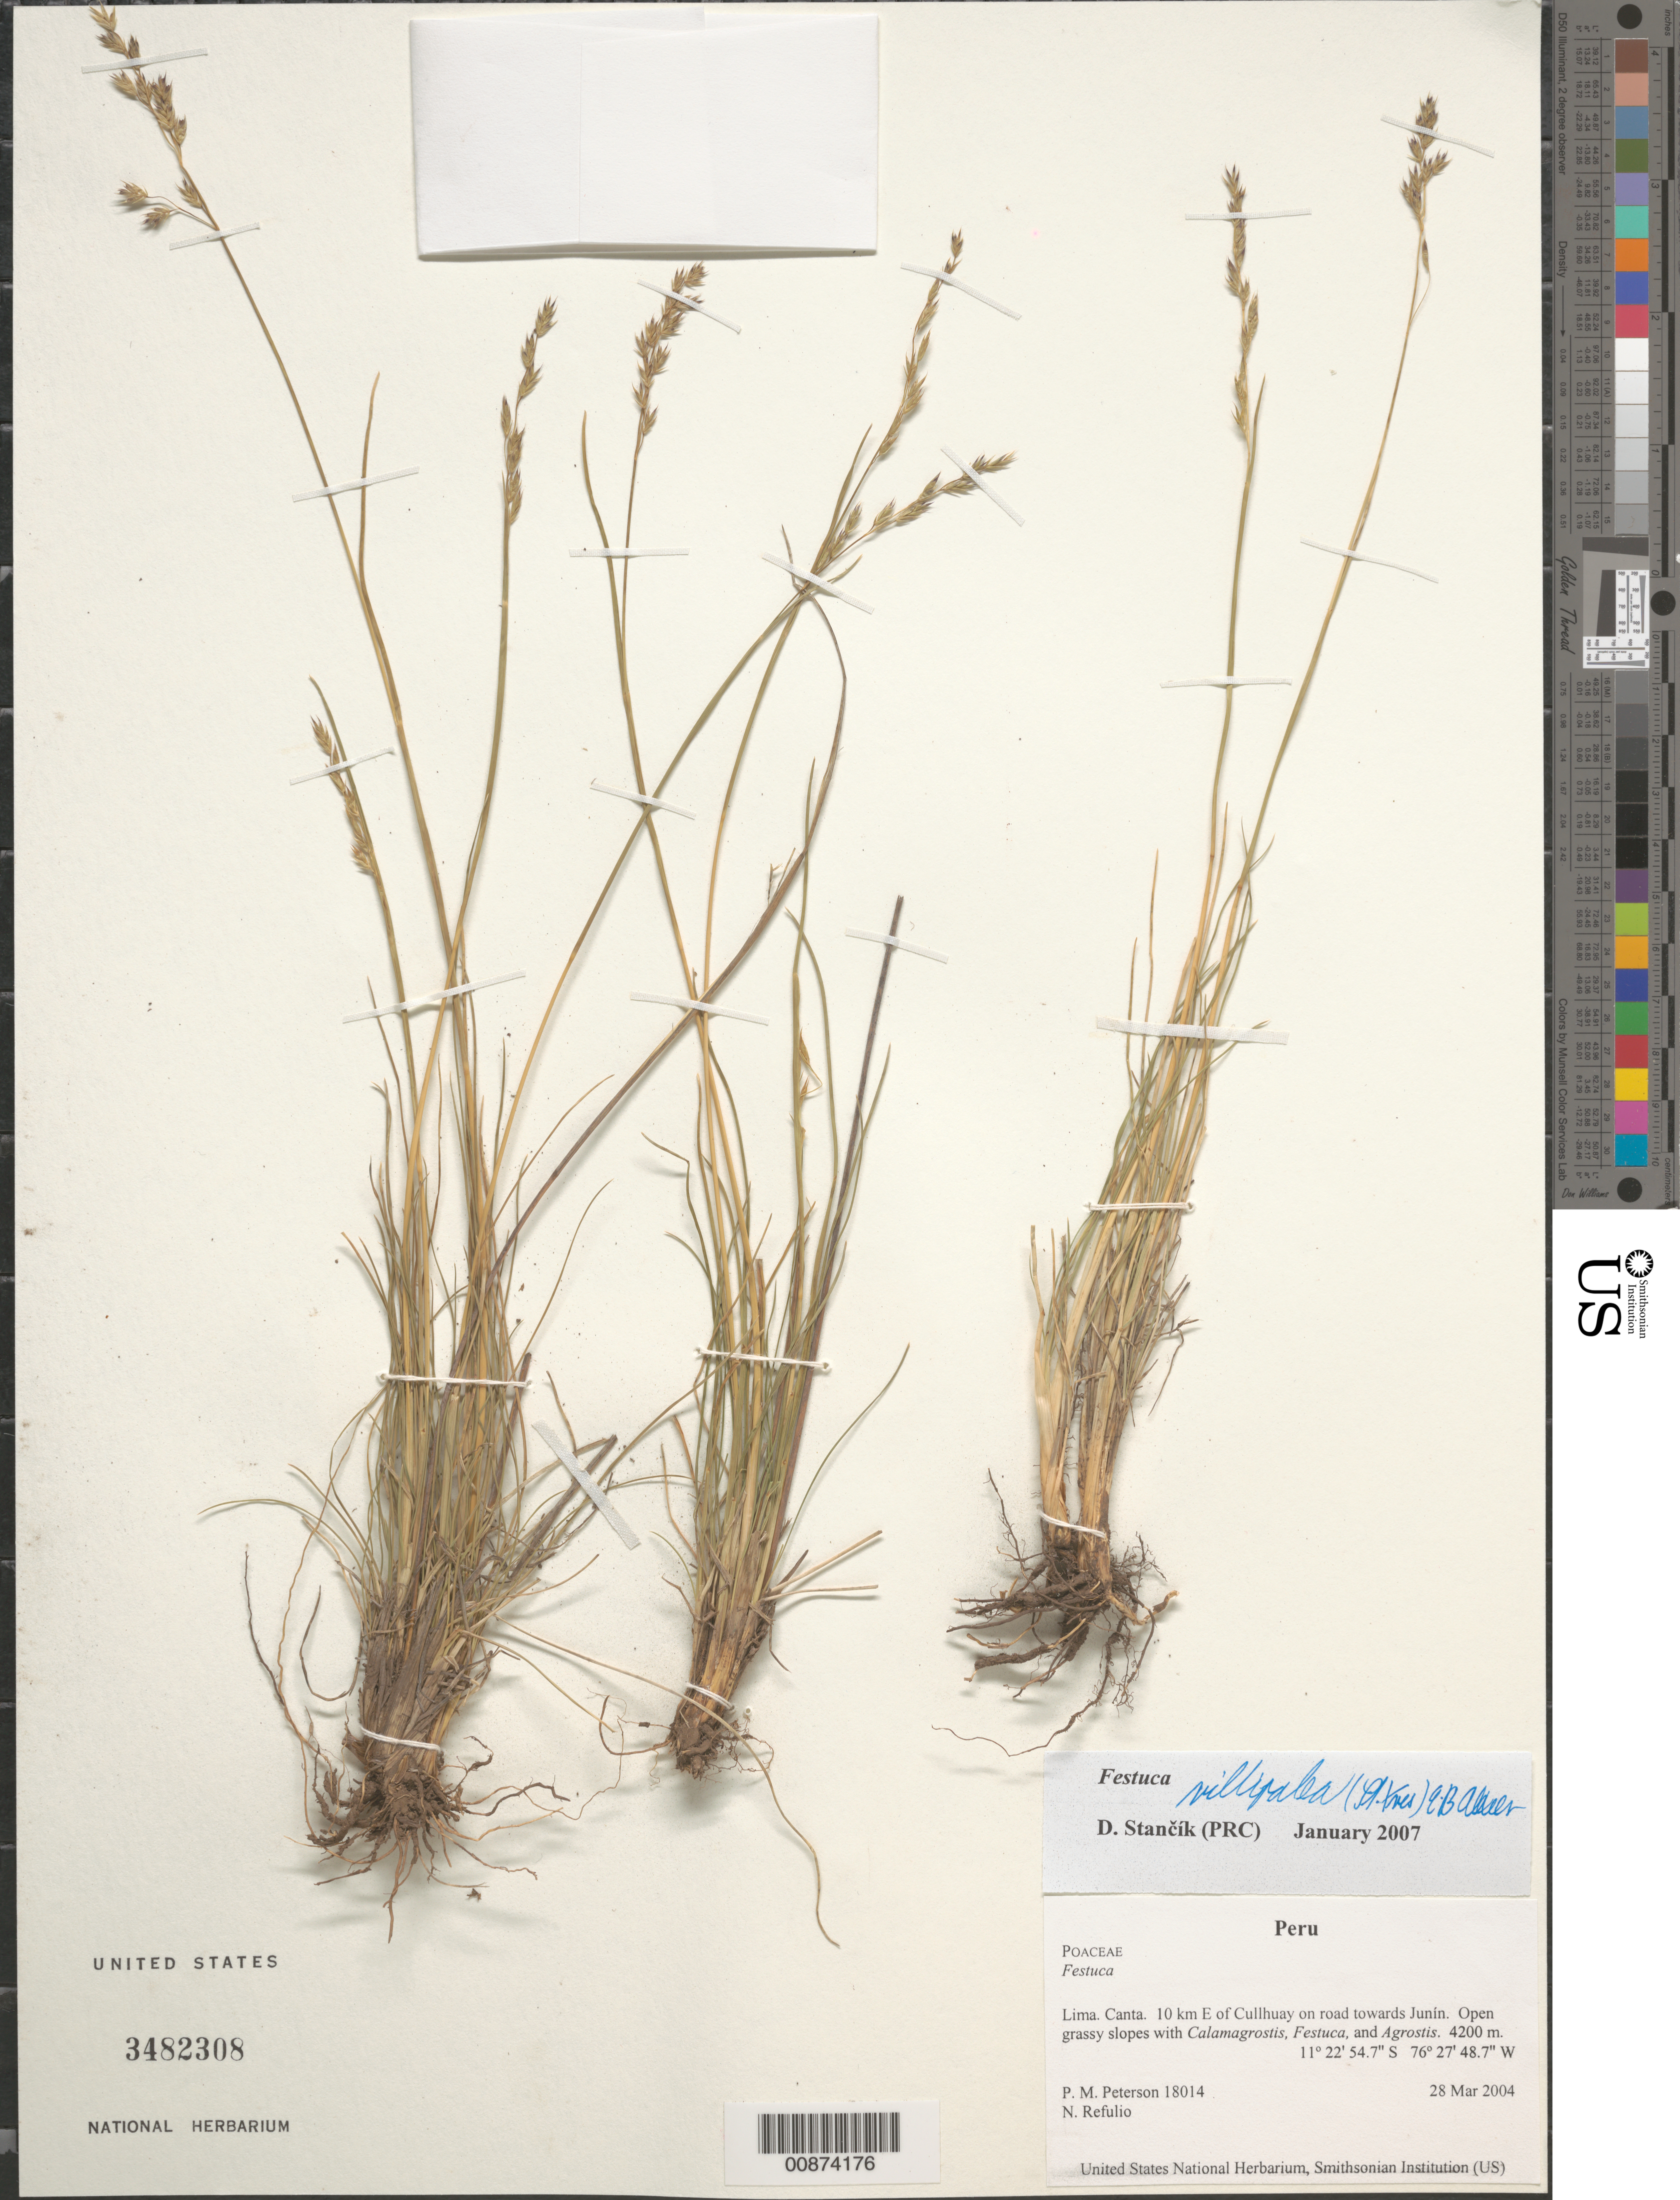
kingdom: Plantae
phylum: Tracheophyta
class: Liliopsida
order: Poales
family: Poaceae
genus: Festuca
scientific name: Festuca villipalea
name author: (St.-Yves) E.B. Alexeev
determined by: Stancik, D.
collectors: P. M. Peterson & N. Refulio-Rodríguez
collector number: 18014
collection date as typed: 28 Mar 2004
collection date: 2004-03-28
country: Peru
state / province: Lima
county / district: Canta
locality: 10 km E of Cullhuay on road towards Junín. Open grassy slopes with Calamagrostis, Festuca, and Agrostis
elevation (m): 4200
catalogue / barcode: US 3482308